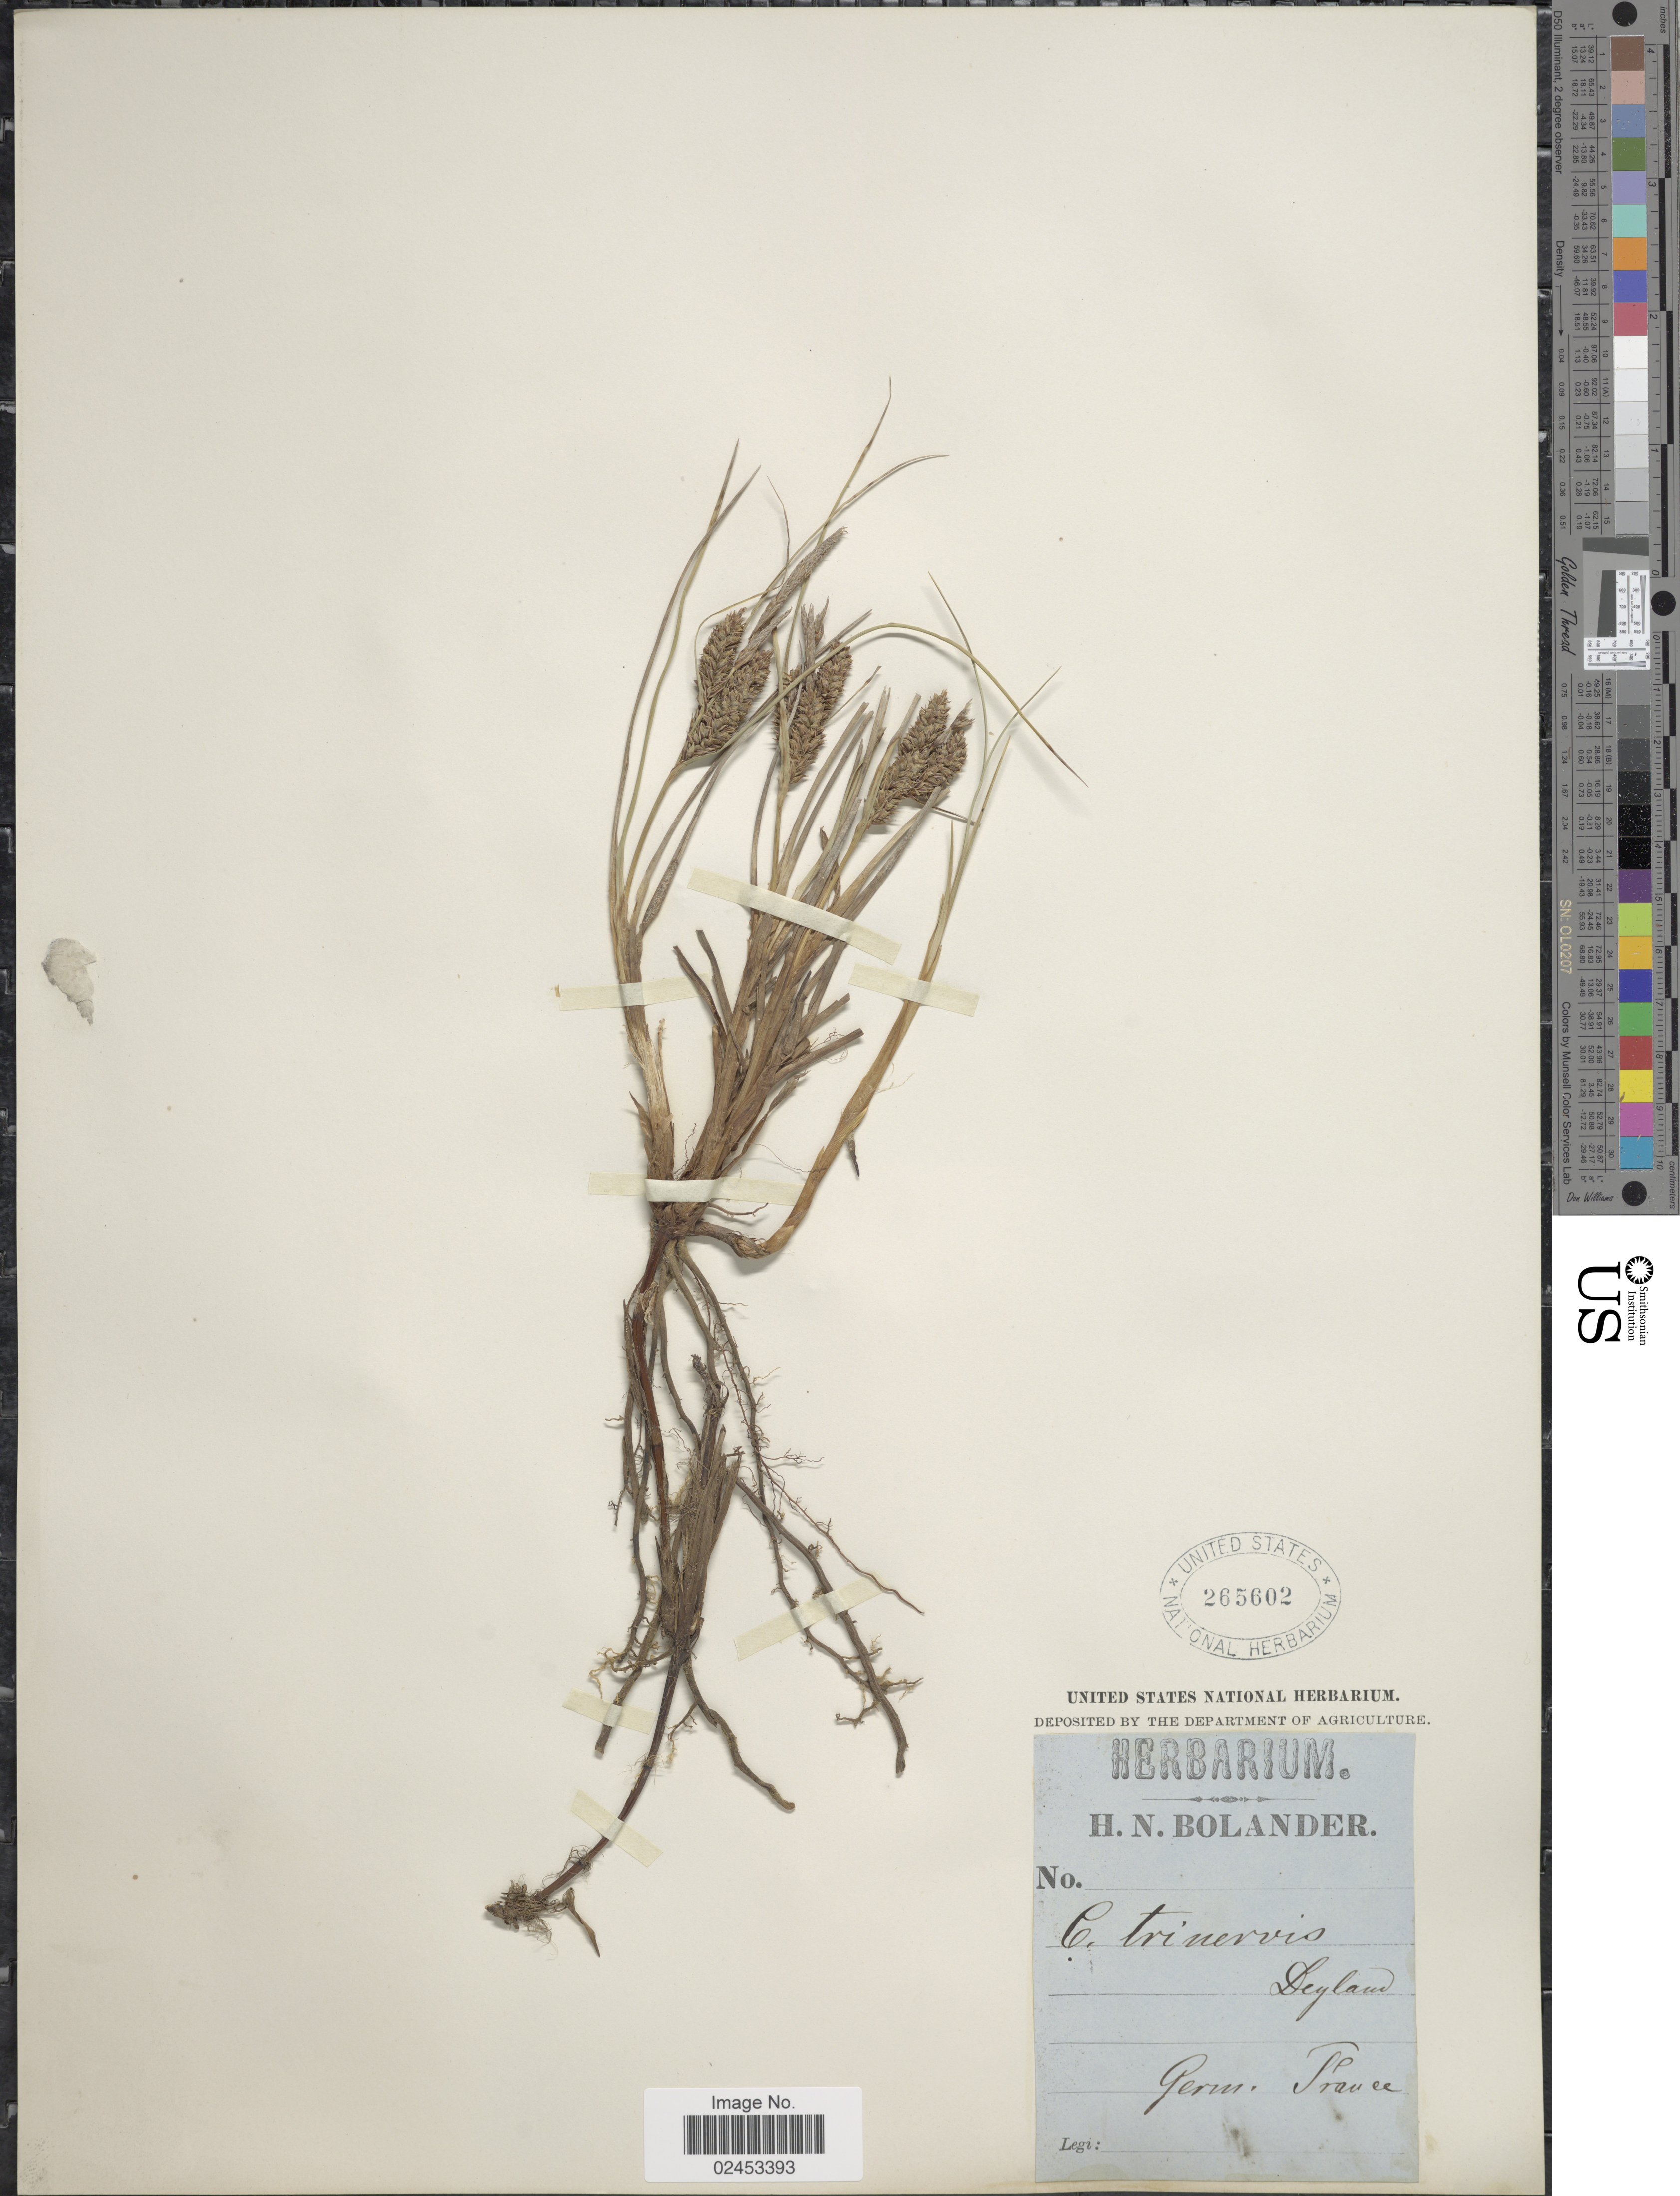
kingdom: Plantae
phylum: Tracheophyta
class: Liliopsida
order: Poales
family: Cyperaceae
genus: Carex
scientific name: Carex trinervis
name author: Degl.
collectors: H. N. Bolander (herbarium)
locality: Germ. France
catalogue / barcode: US 265602